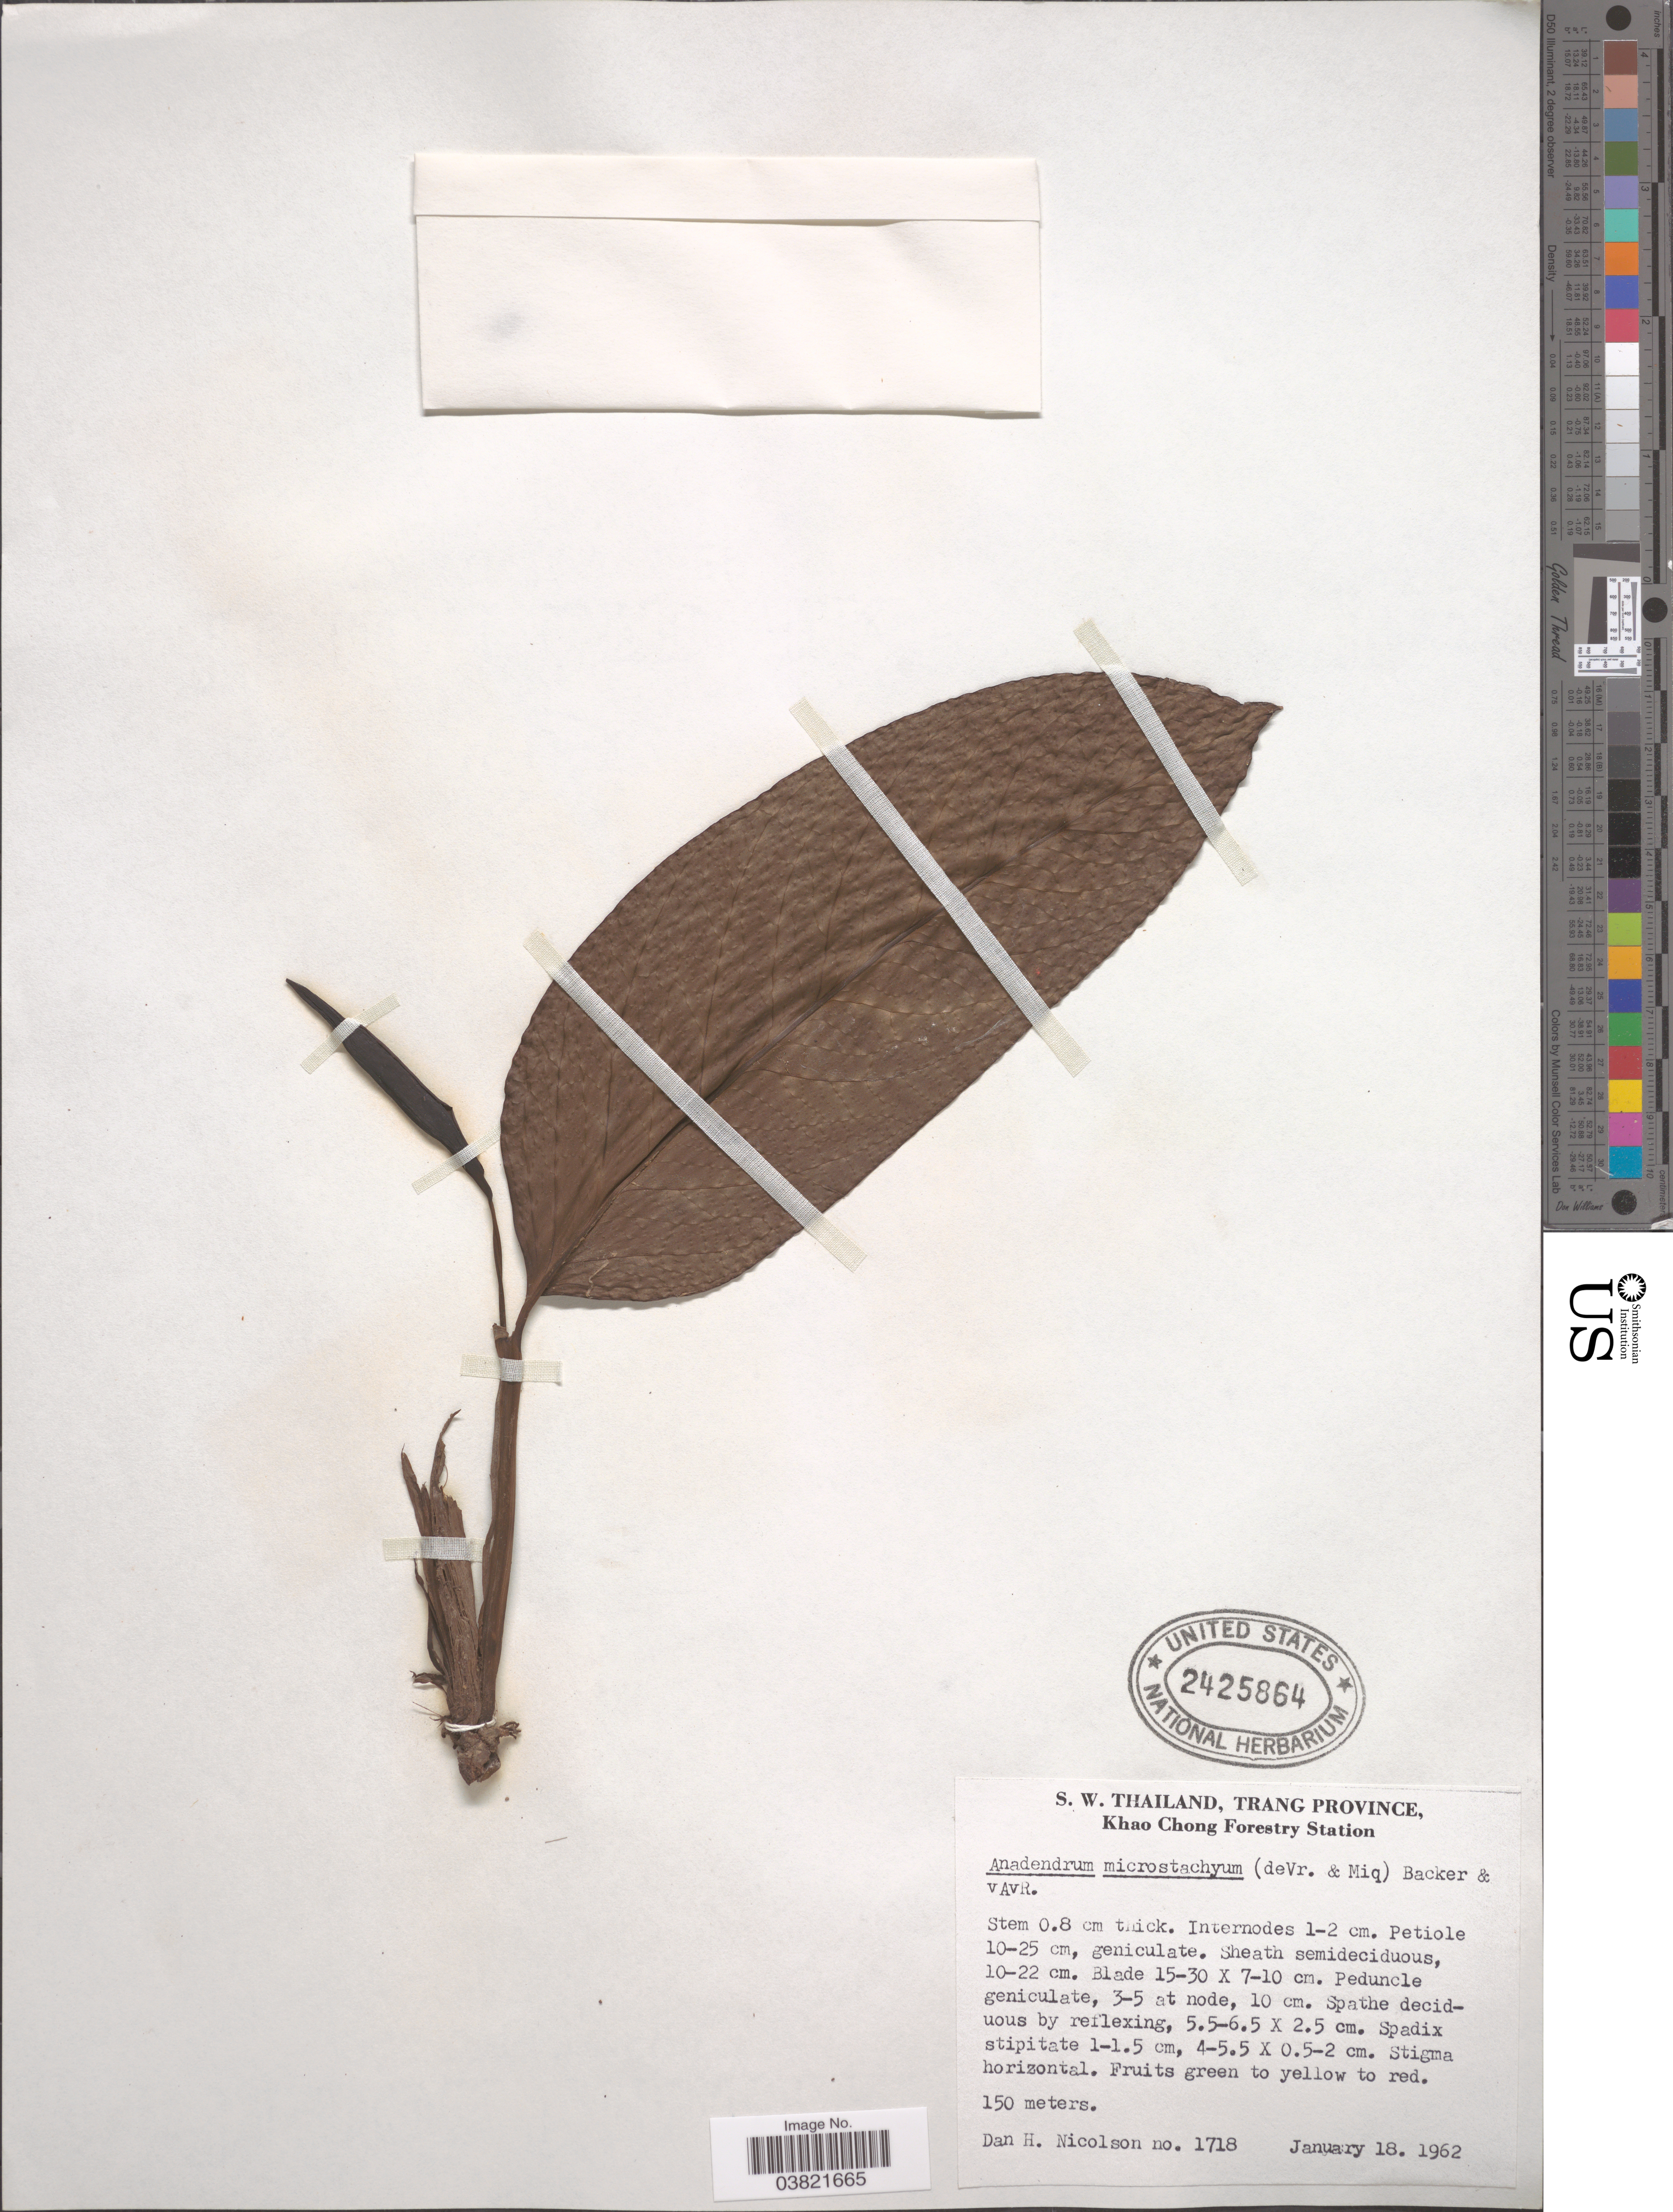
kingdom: Plantae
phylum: Tracheophyta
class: Liliopsida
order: Alismatales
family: Araceae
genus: Anadendrum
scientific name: Anadendrum microstachyum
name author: (de Vriese & Miq.) Backer & Alderw.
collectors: D. H. Nicolson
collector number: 1718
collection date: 1962-01-18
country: Thailand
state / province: Trang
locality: S. W. Thailand. Khao Chong Forestry Station.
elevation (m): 150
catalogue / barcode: US 2425864